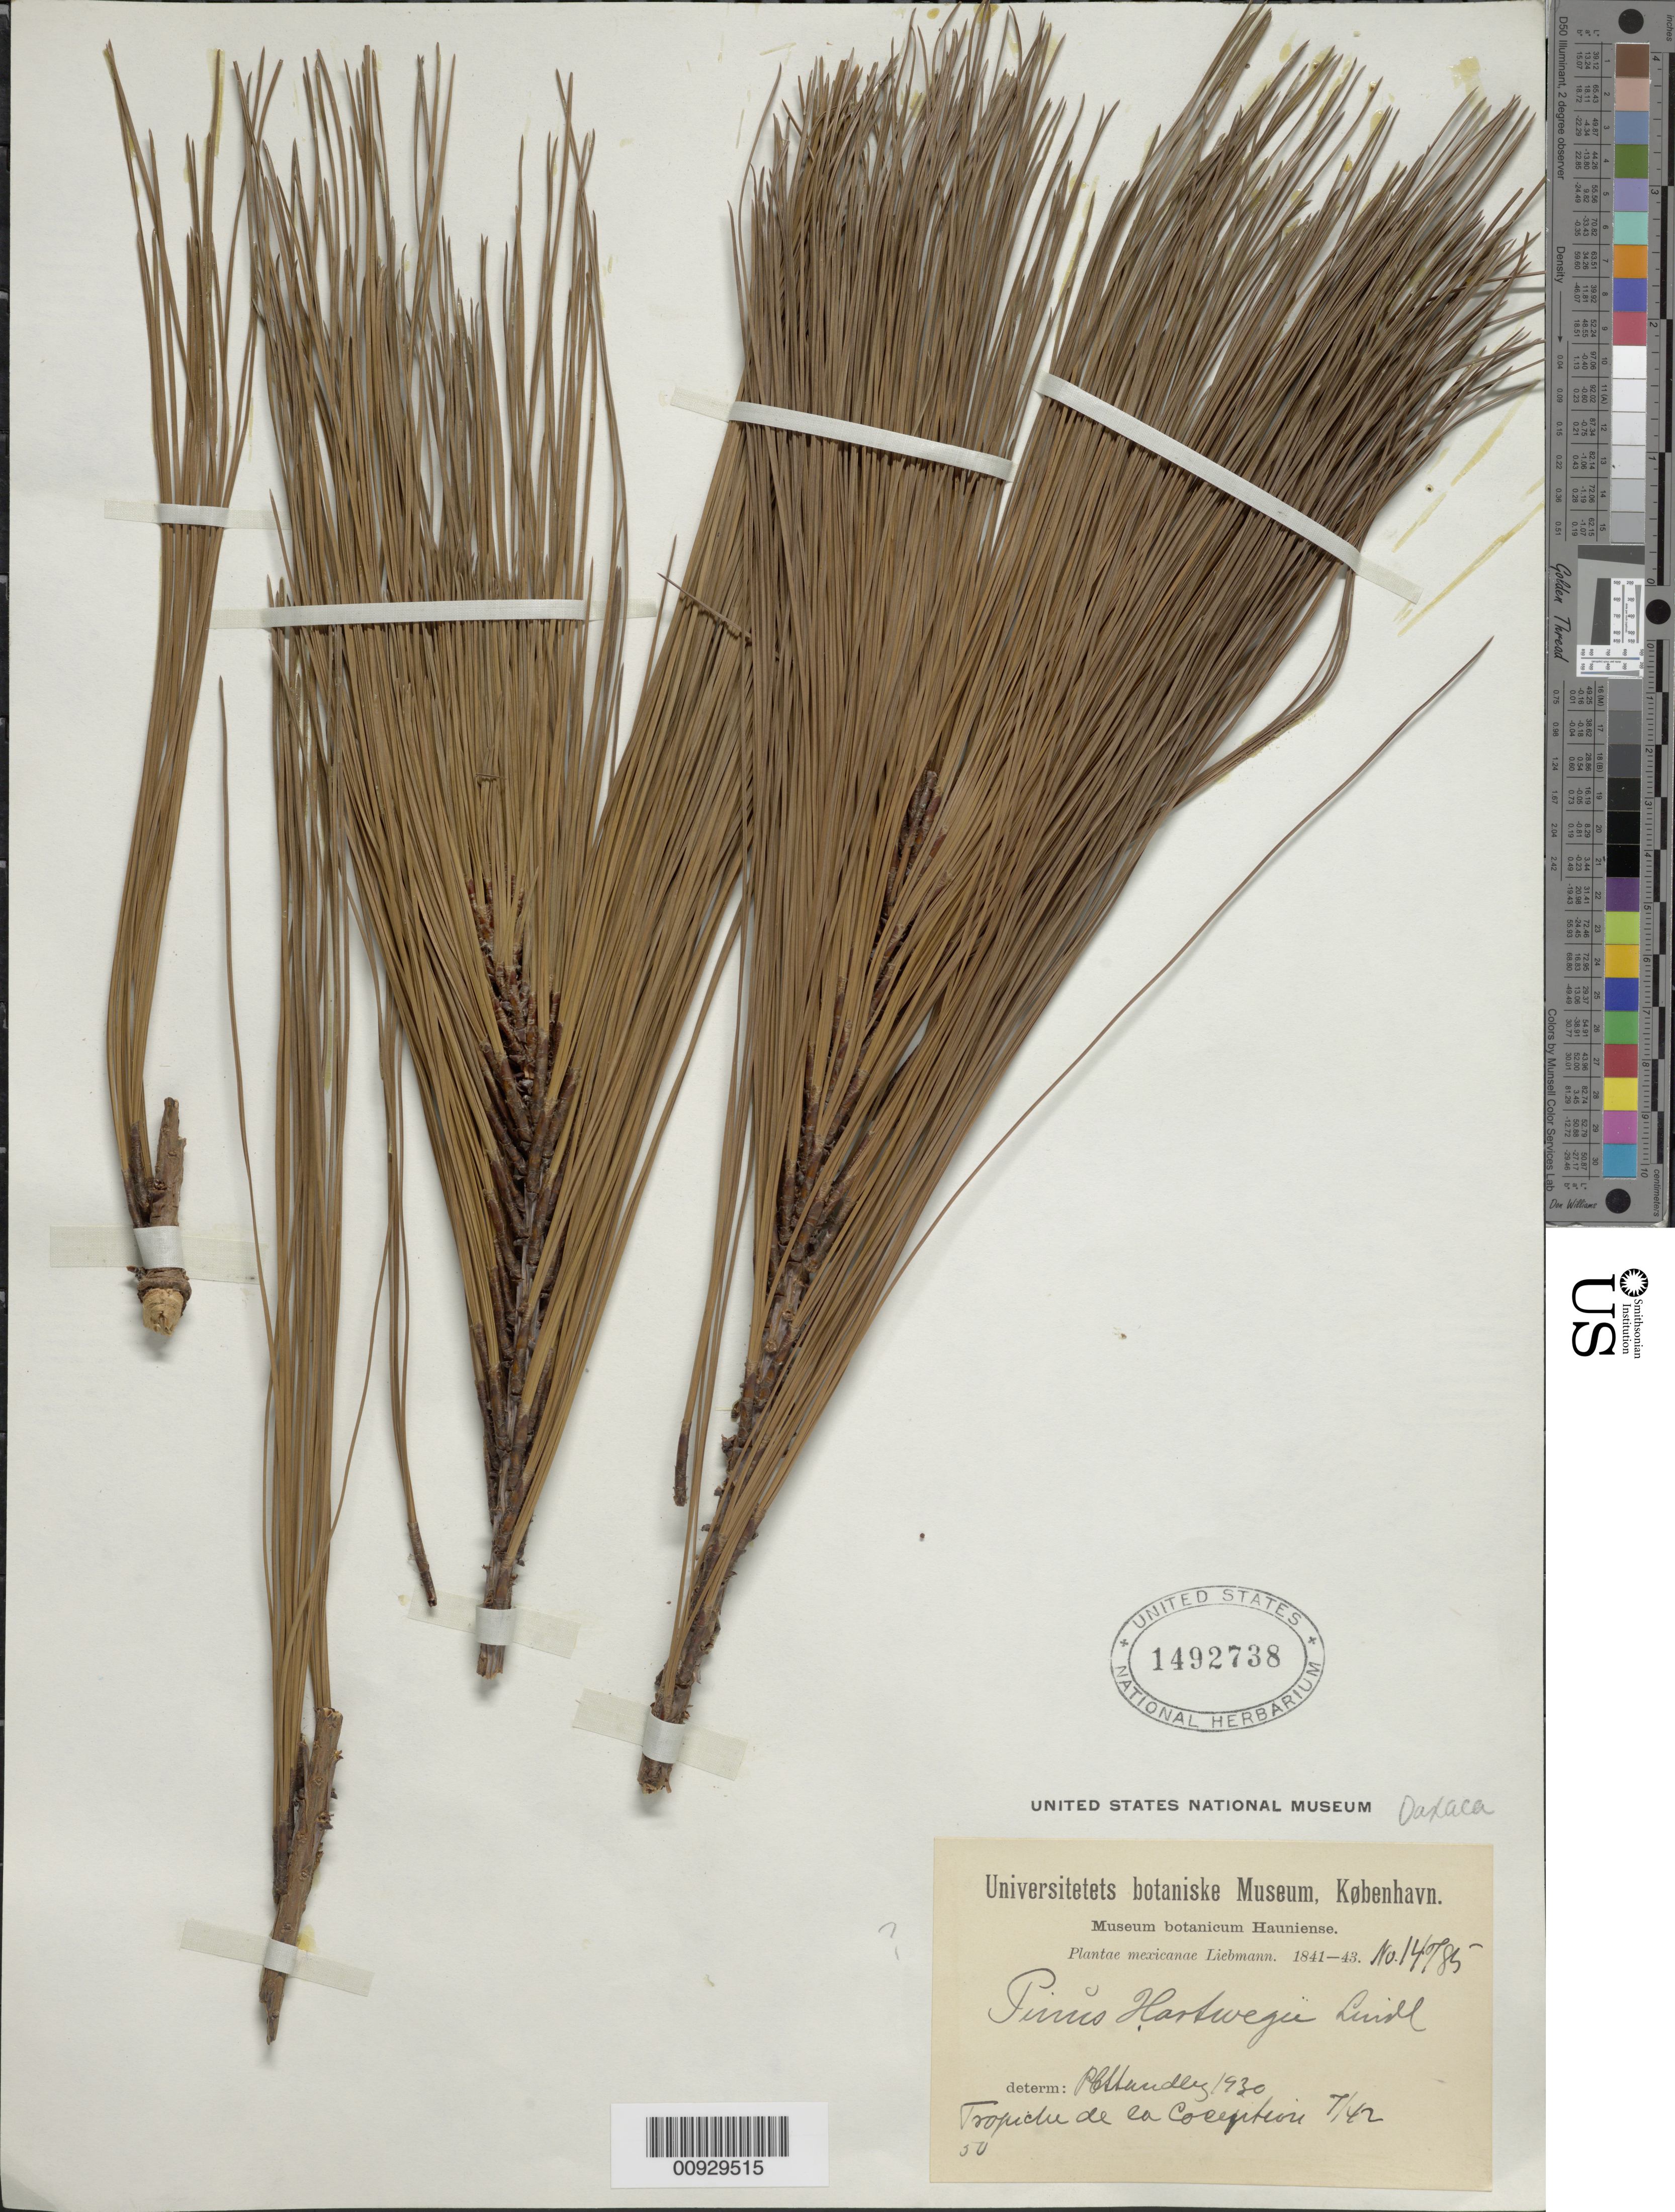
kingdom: Plantae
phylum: Tracheophyta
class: Pinopsida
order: Pinales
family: Pinaceae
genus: Pinus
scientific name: Pinus sp.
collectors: F. M. Liebmann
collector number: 14785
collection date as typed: Jul 1842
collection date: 1842-07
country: Mexico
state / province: Oaxaca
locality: Trapiche de la Concepción.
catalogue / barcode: US 1492738